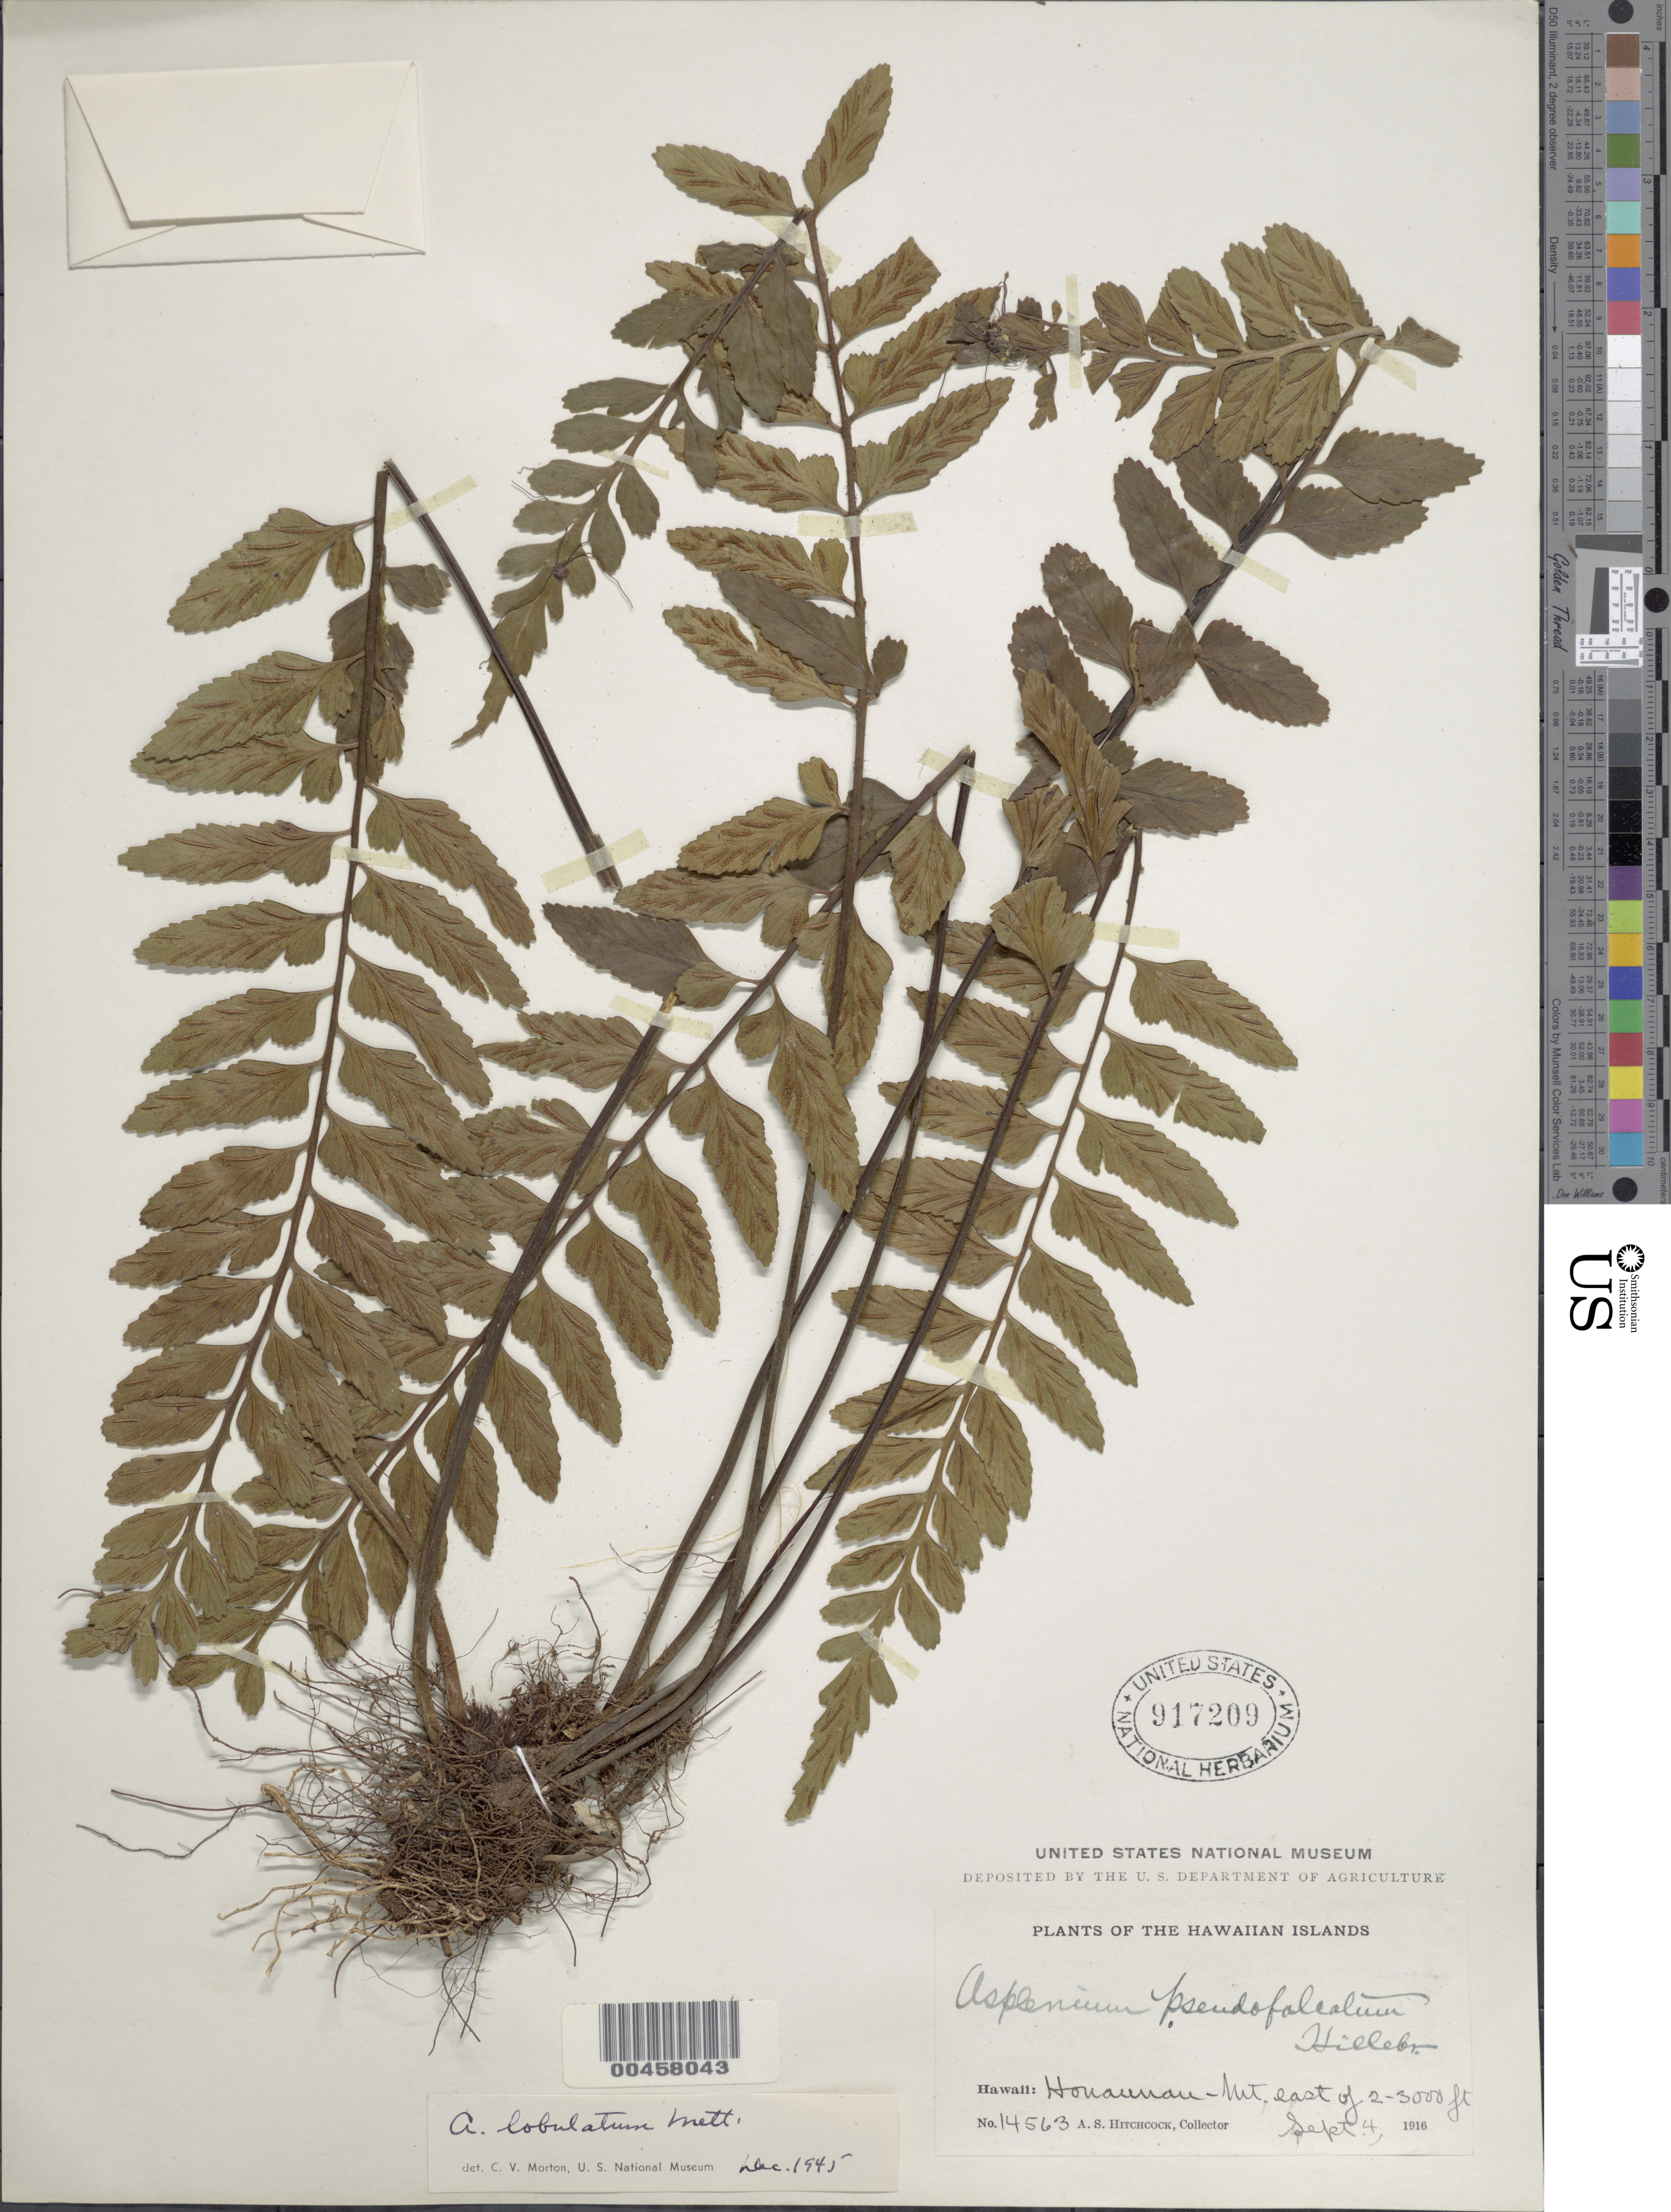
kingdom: Plantae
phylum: Tracheophyta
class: Polypodiopsida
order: Polypodiales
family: Aspleniaceae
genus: Asplenium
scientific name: Asplenium lobulatum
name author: Mett.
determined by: Morton, C. V.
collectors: A. S. Hitchcock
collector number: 14563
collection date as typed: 4 Sep 1916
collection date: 1916-09-04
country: United States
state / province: Hawaii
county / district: Hawaii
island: Hawaii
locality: Honaunau - Mt. east of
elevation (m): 610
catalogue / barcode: US 917209